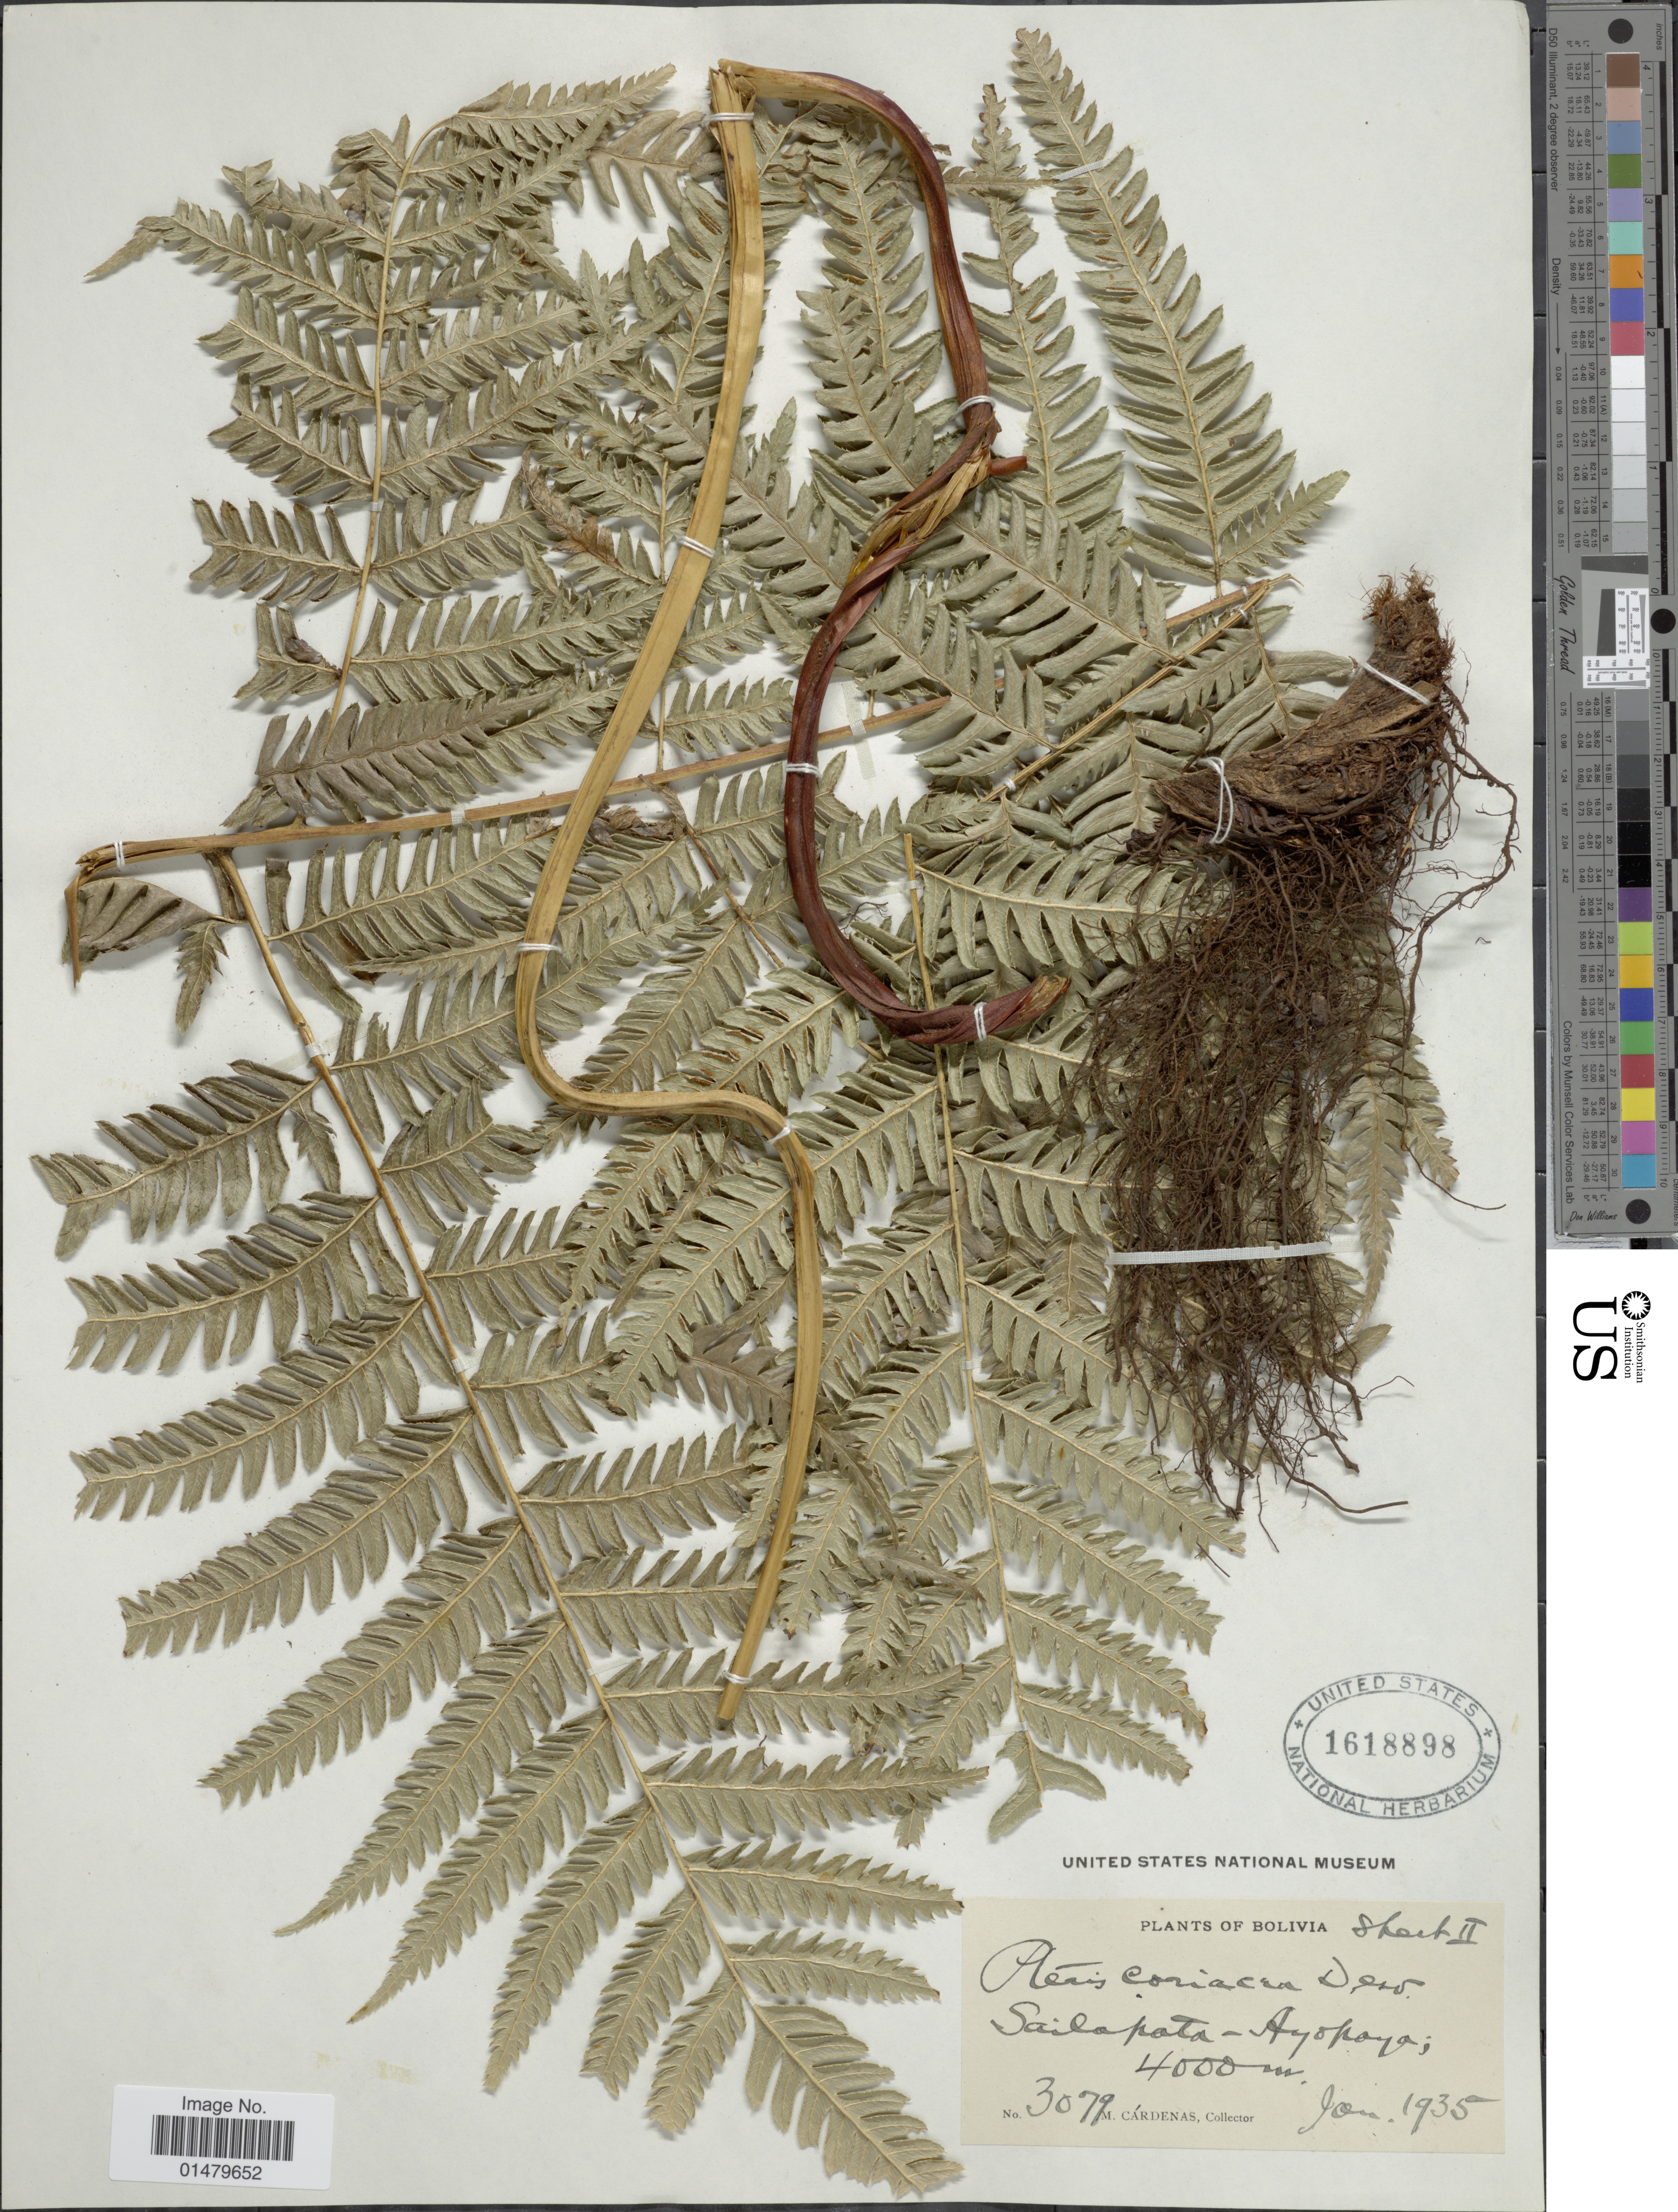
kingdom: Plantae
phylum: Tracheophyta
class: Polypodiopsida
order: Polypodiales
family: Pteridaceae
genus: Pteris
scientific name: Pteris muricata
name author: Rosenst.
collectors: M. Cárdenas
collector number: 3079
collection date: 1935-01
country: Bolivia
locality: Sailapata - Ayopaya.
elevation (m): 4000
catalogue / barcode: US 1618898